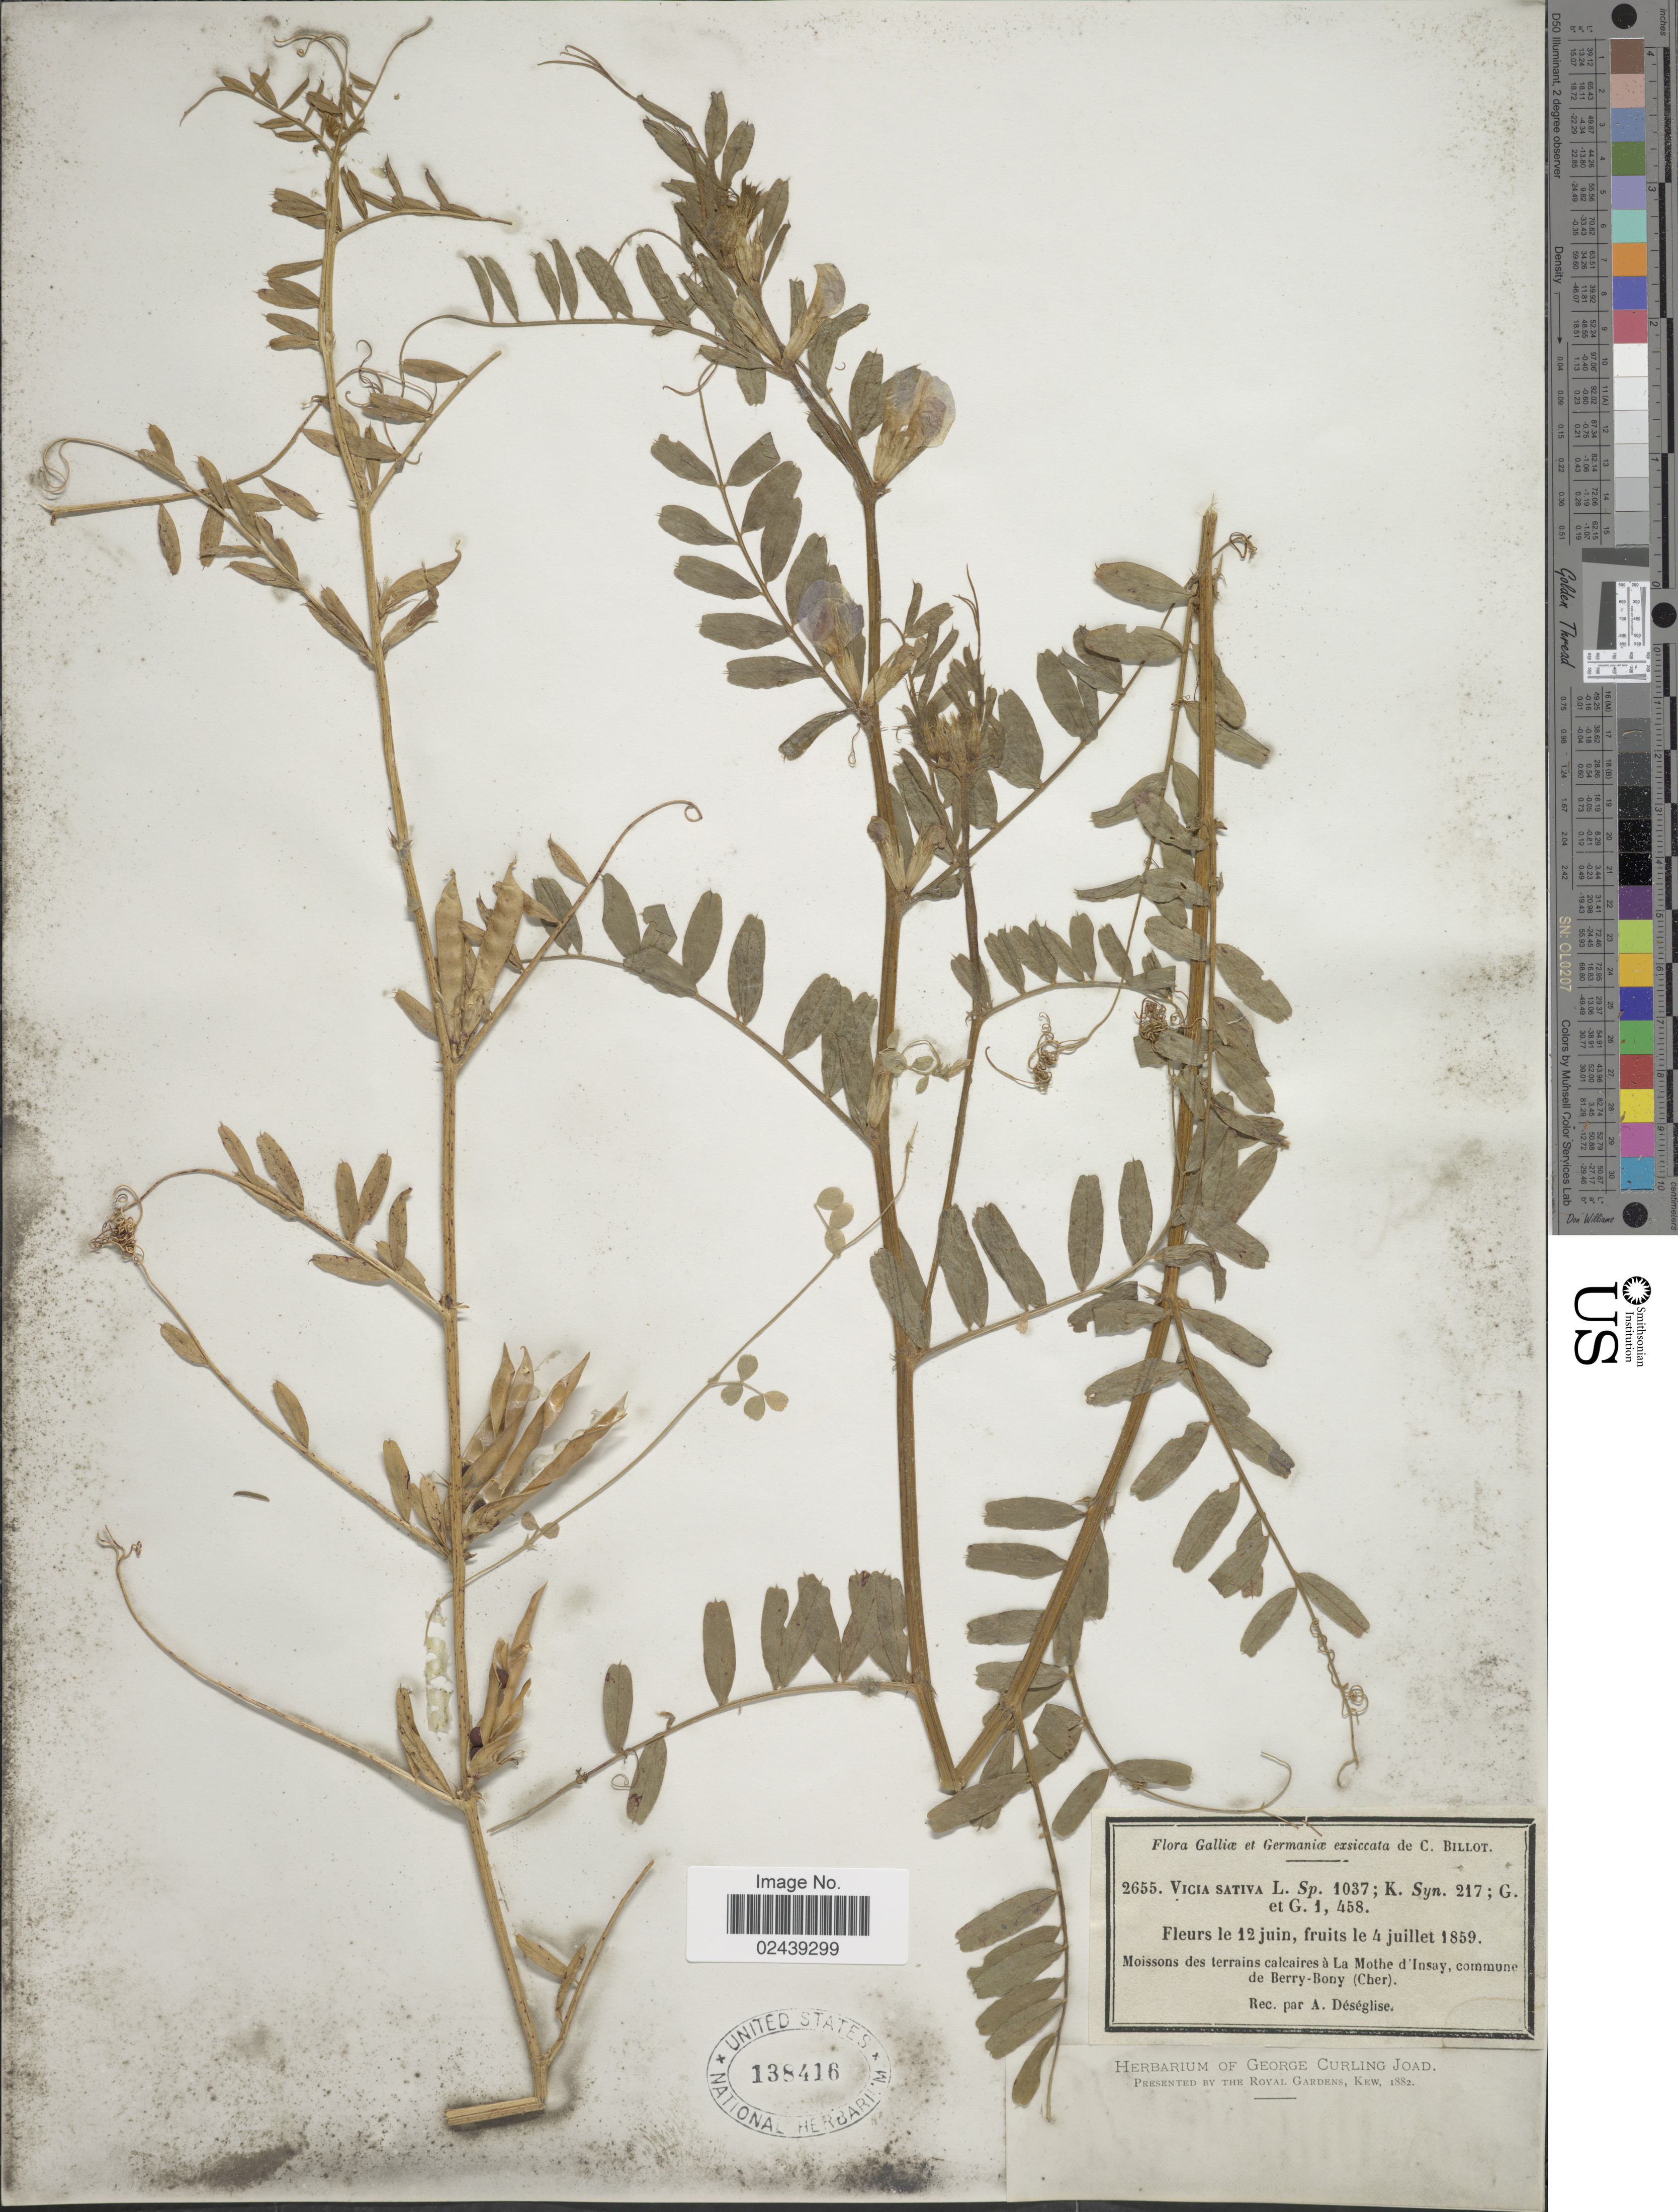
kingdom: Plantae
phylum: Tracheophyta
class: Magnoliopsida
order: Fabales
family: Fabaceae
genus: Vicia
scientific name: Vicia sativa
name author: L.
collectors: A. Deseglise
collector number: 2655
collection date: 1859-06-12/1859-07-04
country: France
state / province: Centre-Val de Loire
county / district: Cher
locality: Galliae et Germaniae. Moissons des terrains calcaires a La Mothe d'Insay, commune de Berry-Bony (Cher)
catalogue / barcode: US 138416